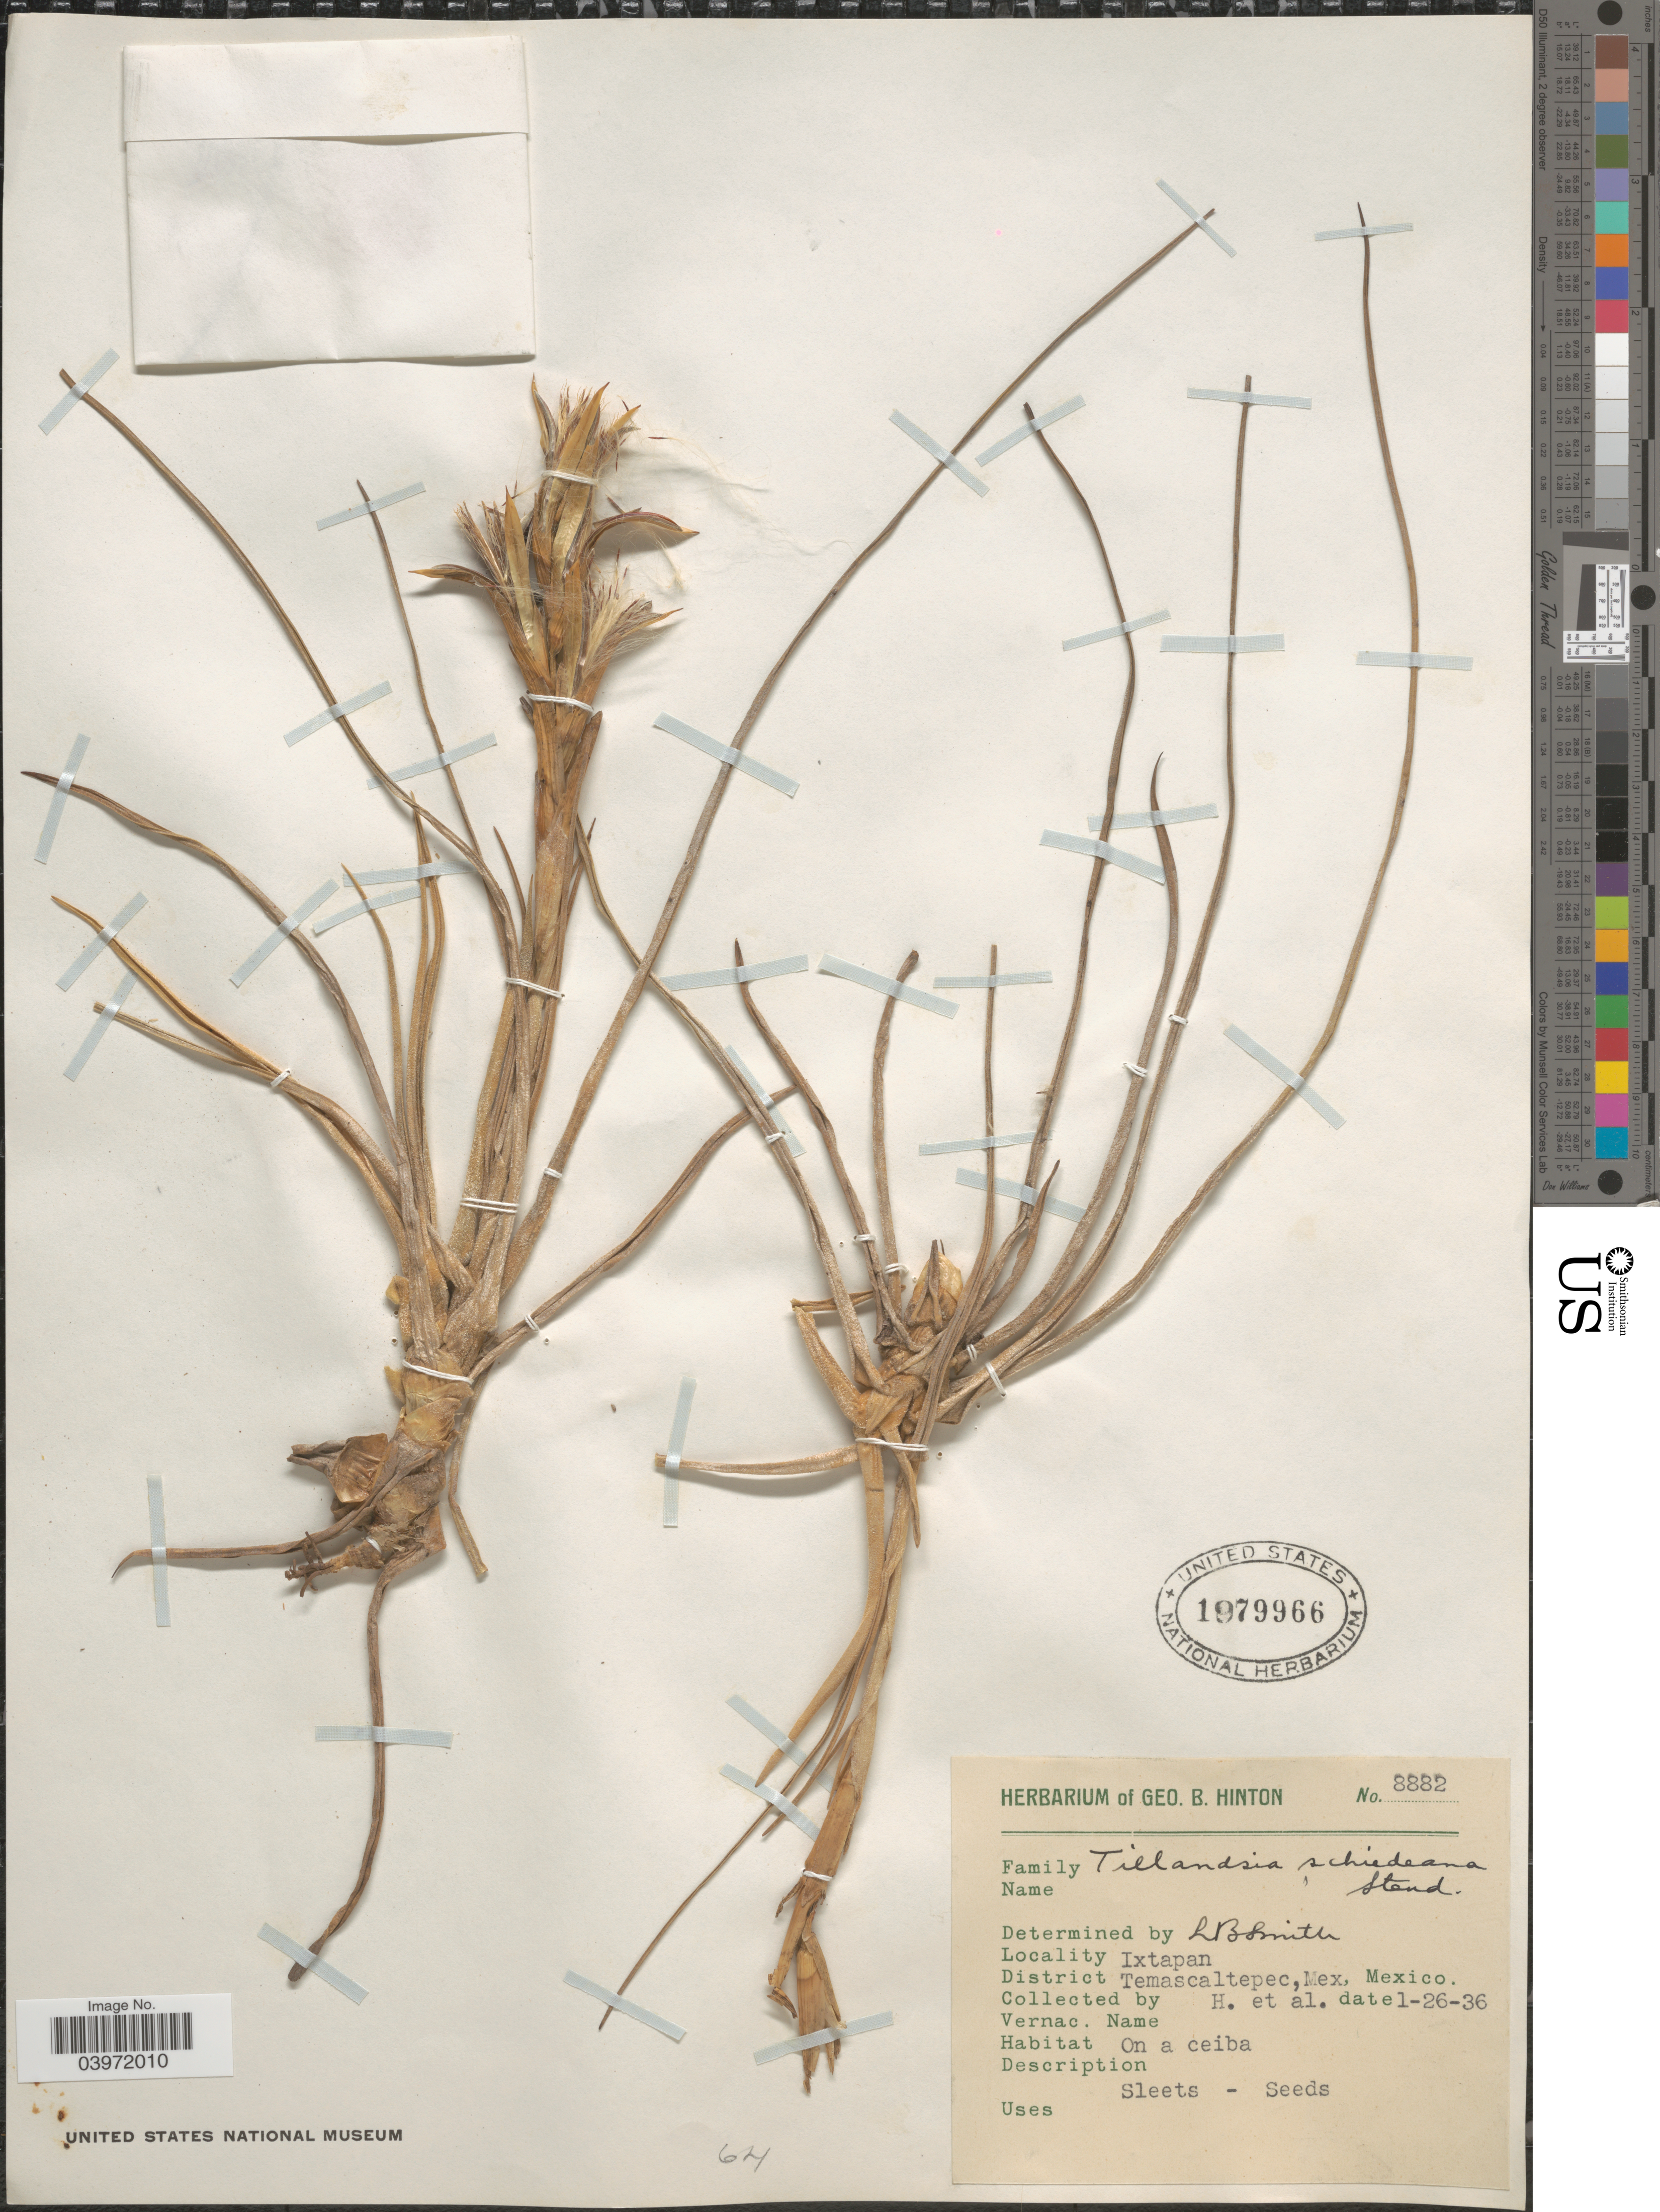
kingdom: Plantae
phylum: Tracheophyta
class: Liliopsida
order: Poales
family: Bromeliaceae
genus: Tillandsia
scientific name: Tillandsia schiedeana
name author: Steud.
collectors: G. B. Hinton & et al.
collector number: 8882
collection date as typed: Transcribed d/m/y: 26/1/36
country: Mexico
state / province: México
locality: Ixtapan. District Temascaltepec.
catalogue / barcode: US 1979966